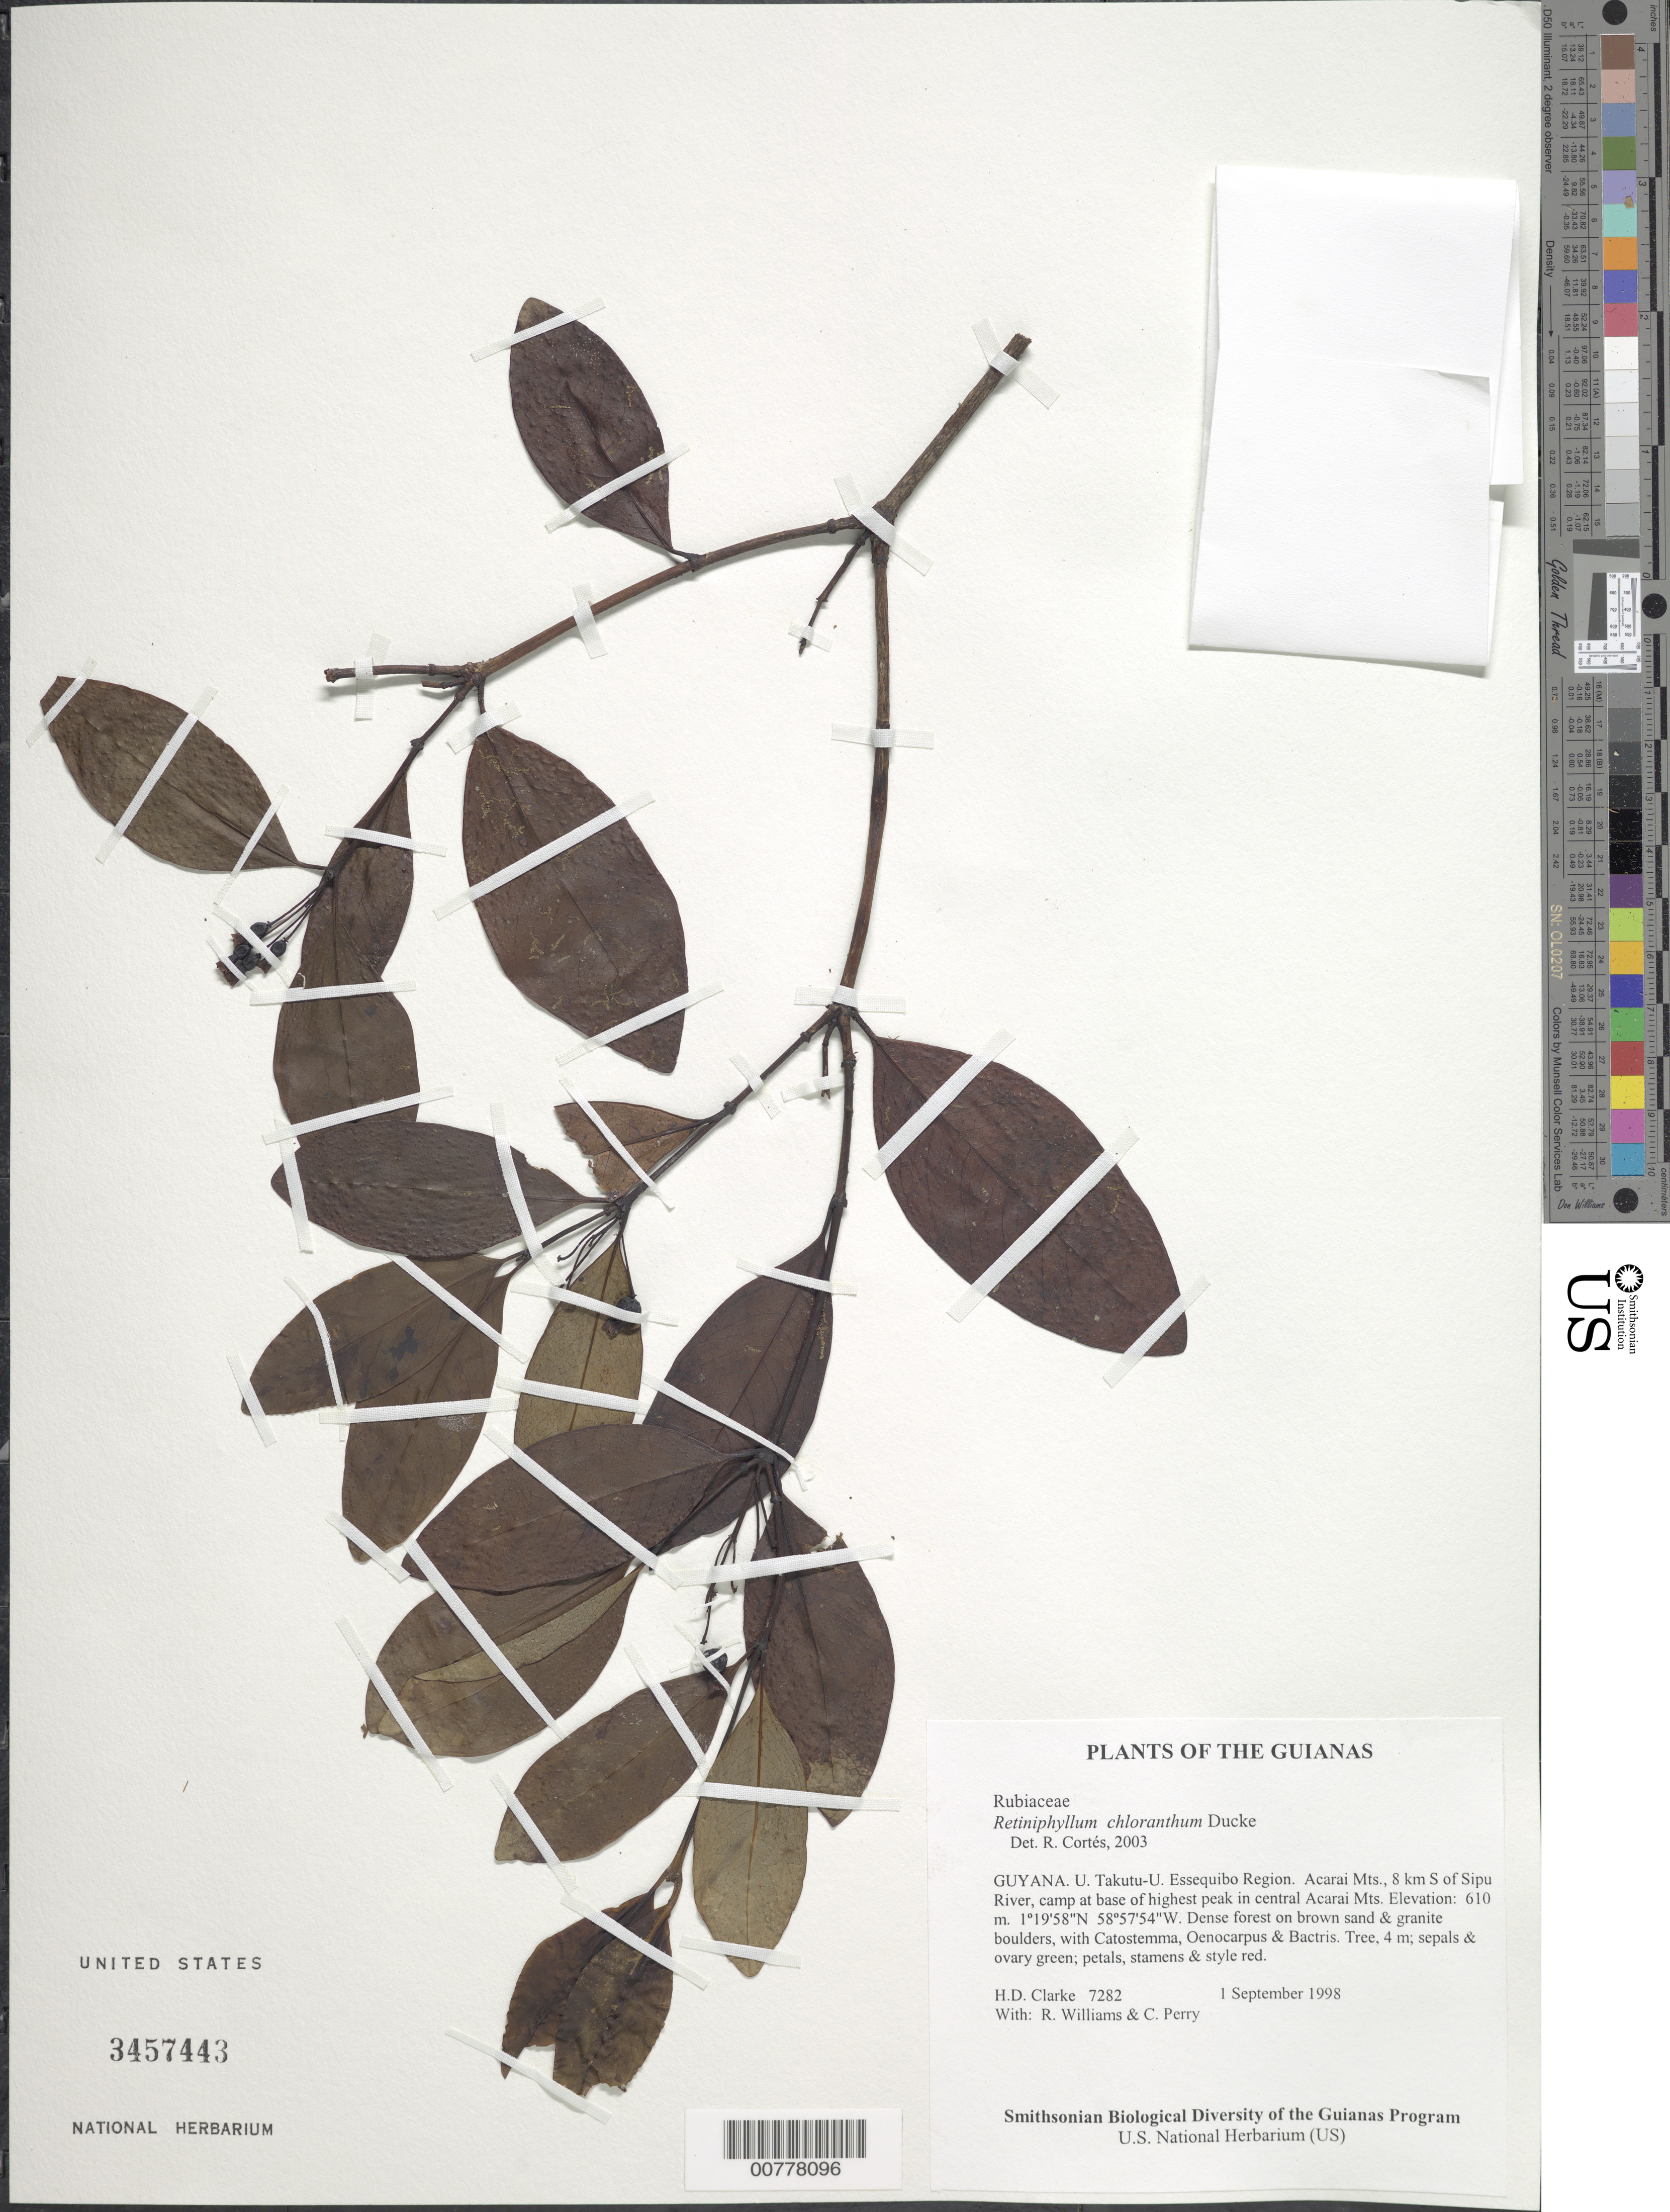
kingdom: Plantae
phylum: Tracheophyta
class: Magnoliopsida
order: Gentianales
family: Rubiaceae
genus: Retiniphyllum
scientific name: Retiniphyllum chloranthum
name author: Ducke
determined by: Cortes R., G.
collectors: H. D. Clarke, R. Williams & C. Perry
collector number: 7282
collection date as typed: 1 September 1998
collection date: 1998-09-01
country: Guyana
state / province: U. Takutu-U. Essequibo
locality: Acarai Mts., 10 km S of Sipu River, summit of highest peak in central Acarai Mts.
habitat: Dense forest on brown sand & granite boulders, with Catostemma, Oenocarpus & Bactris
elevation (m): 1100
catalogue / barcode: US 3457443